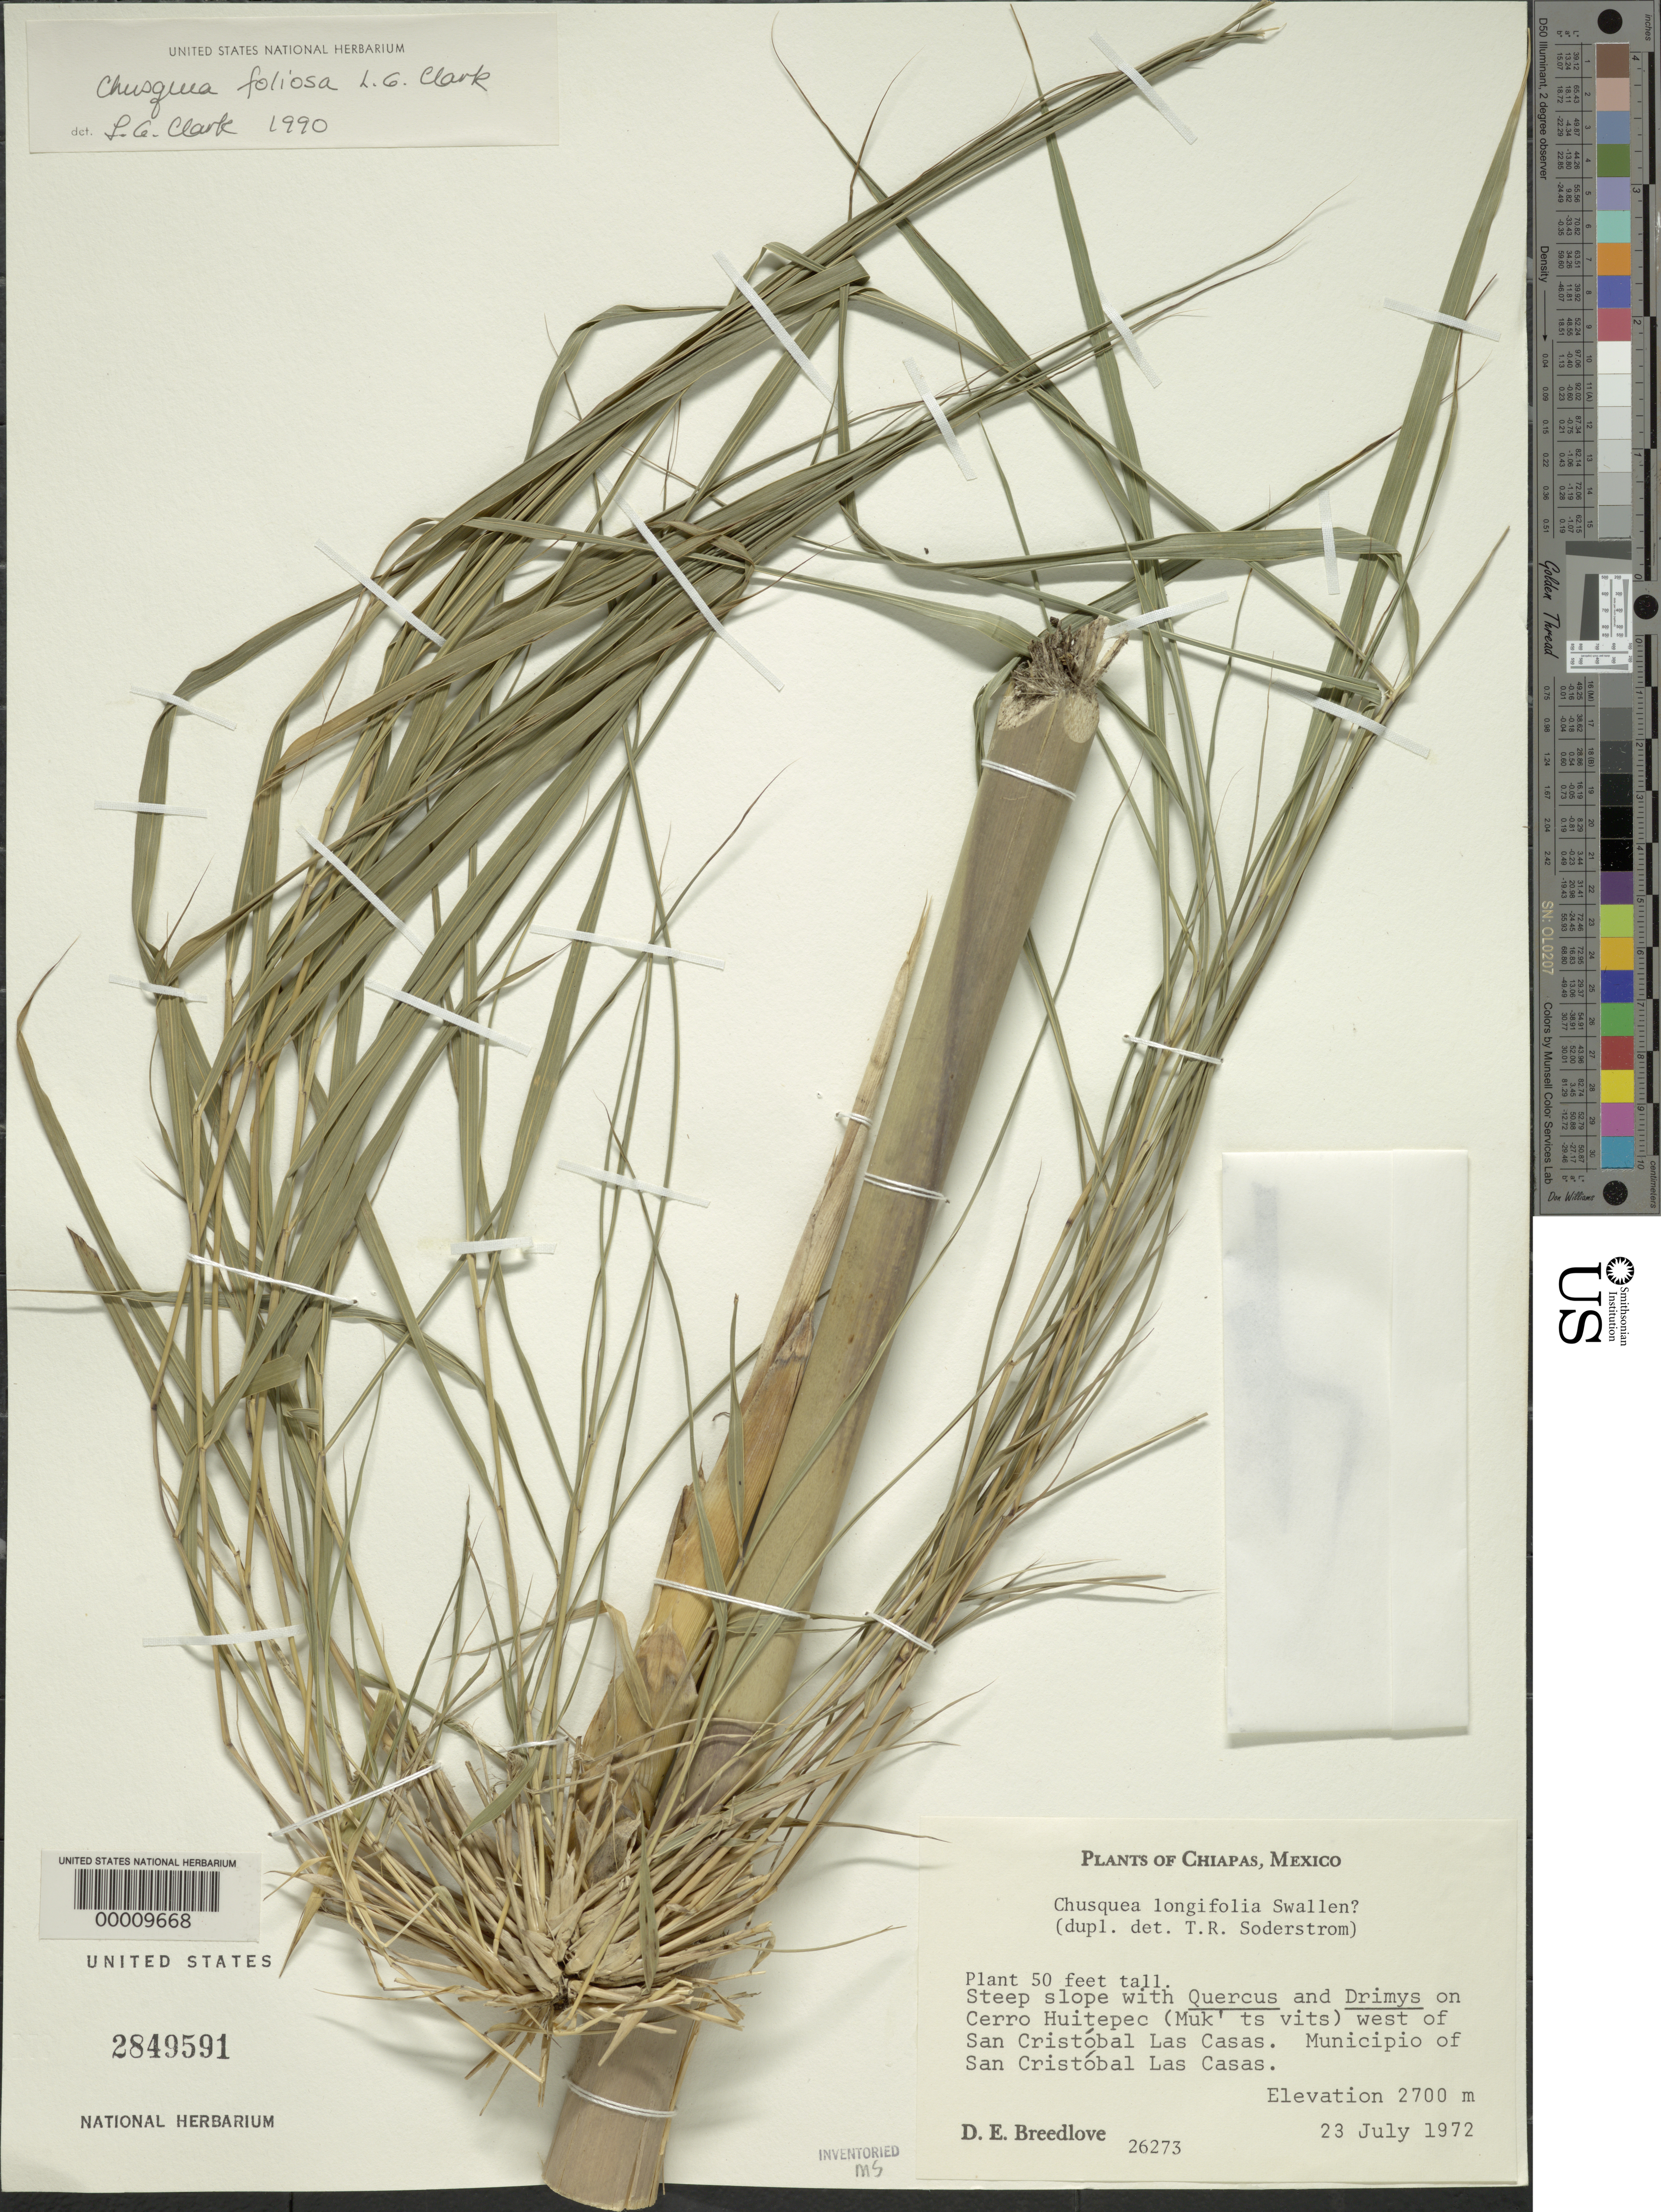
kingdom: Plantae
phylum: Tracheophyta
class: Liliopsida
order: Poales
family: Poaceae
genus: Chusquea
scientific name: Chusquea foliosa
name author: L.G. Clark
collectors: D. E. Breedlove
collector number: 26273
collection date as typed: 23 Jul 1972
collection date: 1972-07-23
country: Mexico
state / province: Chiapas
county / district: San Cristóbal de Las Casas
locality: Cerro Huitepec, W of San Cristobal las Casas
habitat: Steep slope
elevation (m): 2700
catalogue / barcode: US 2849591